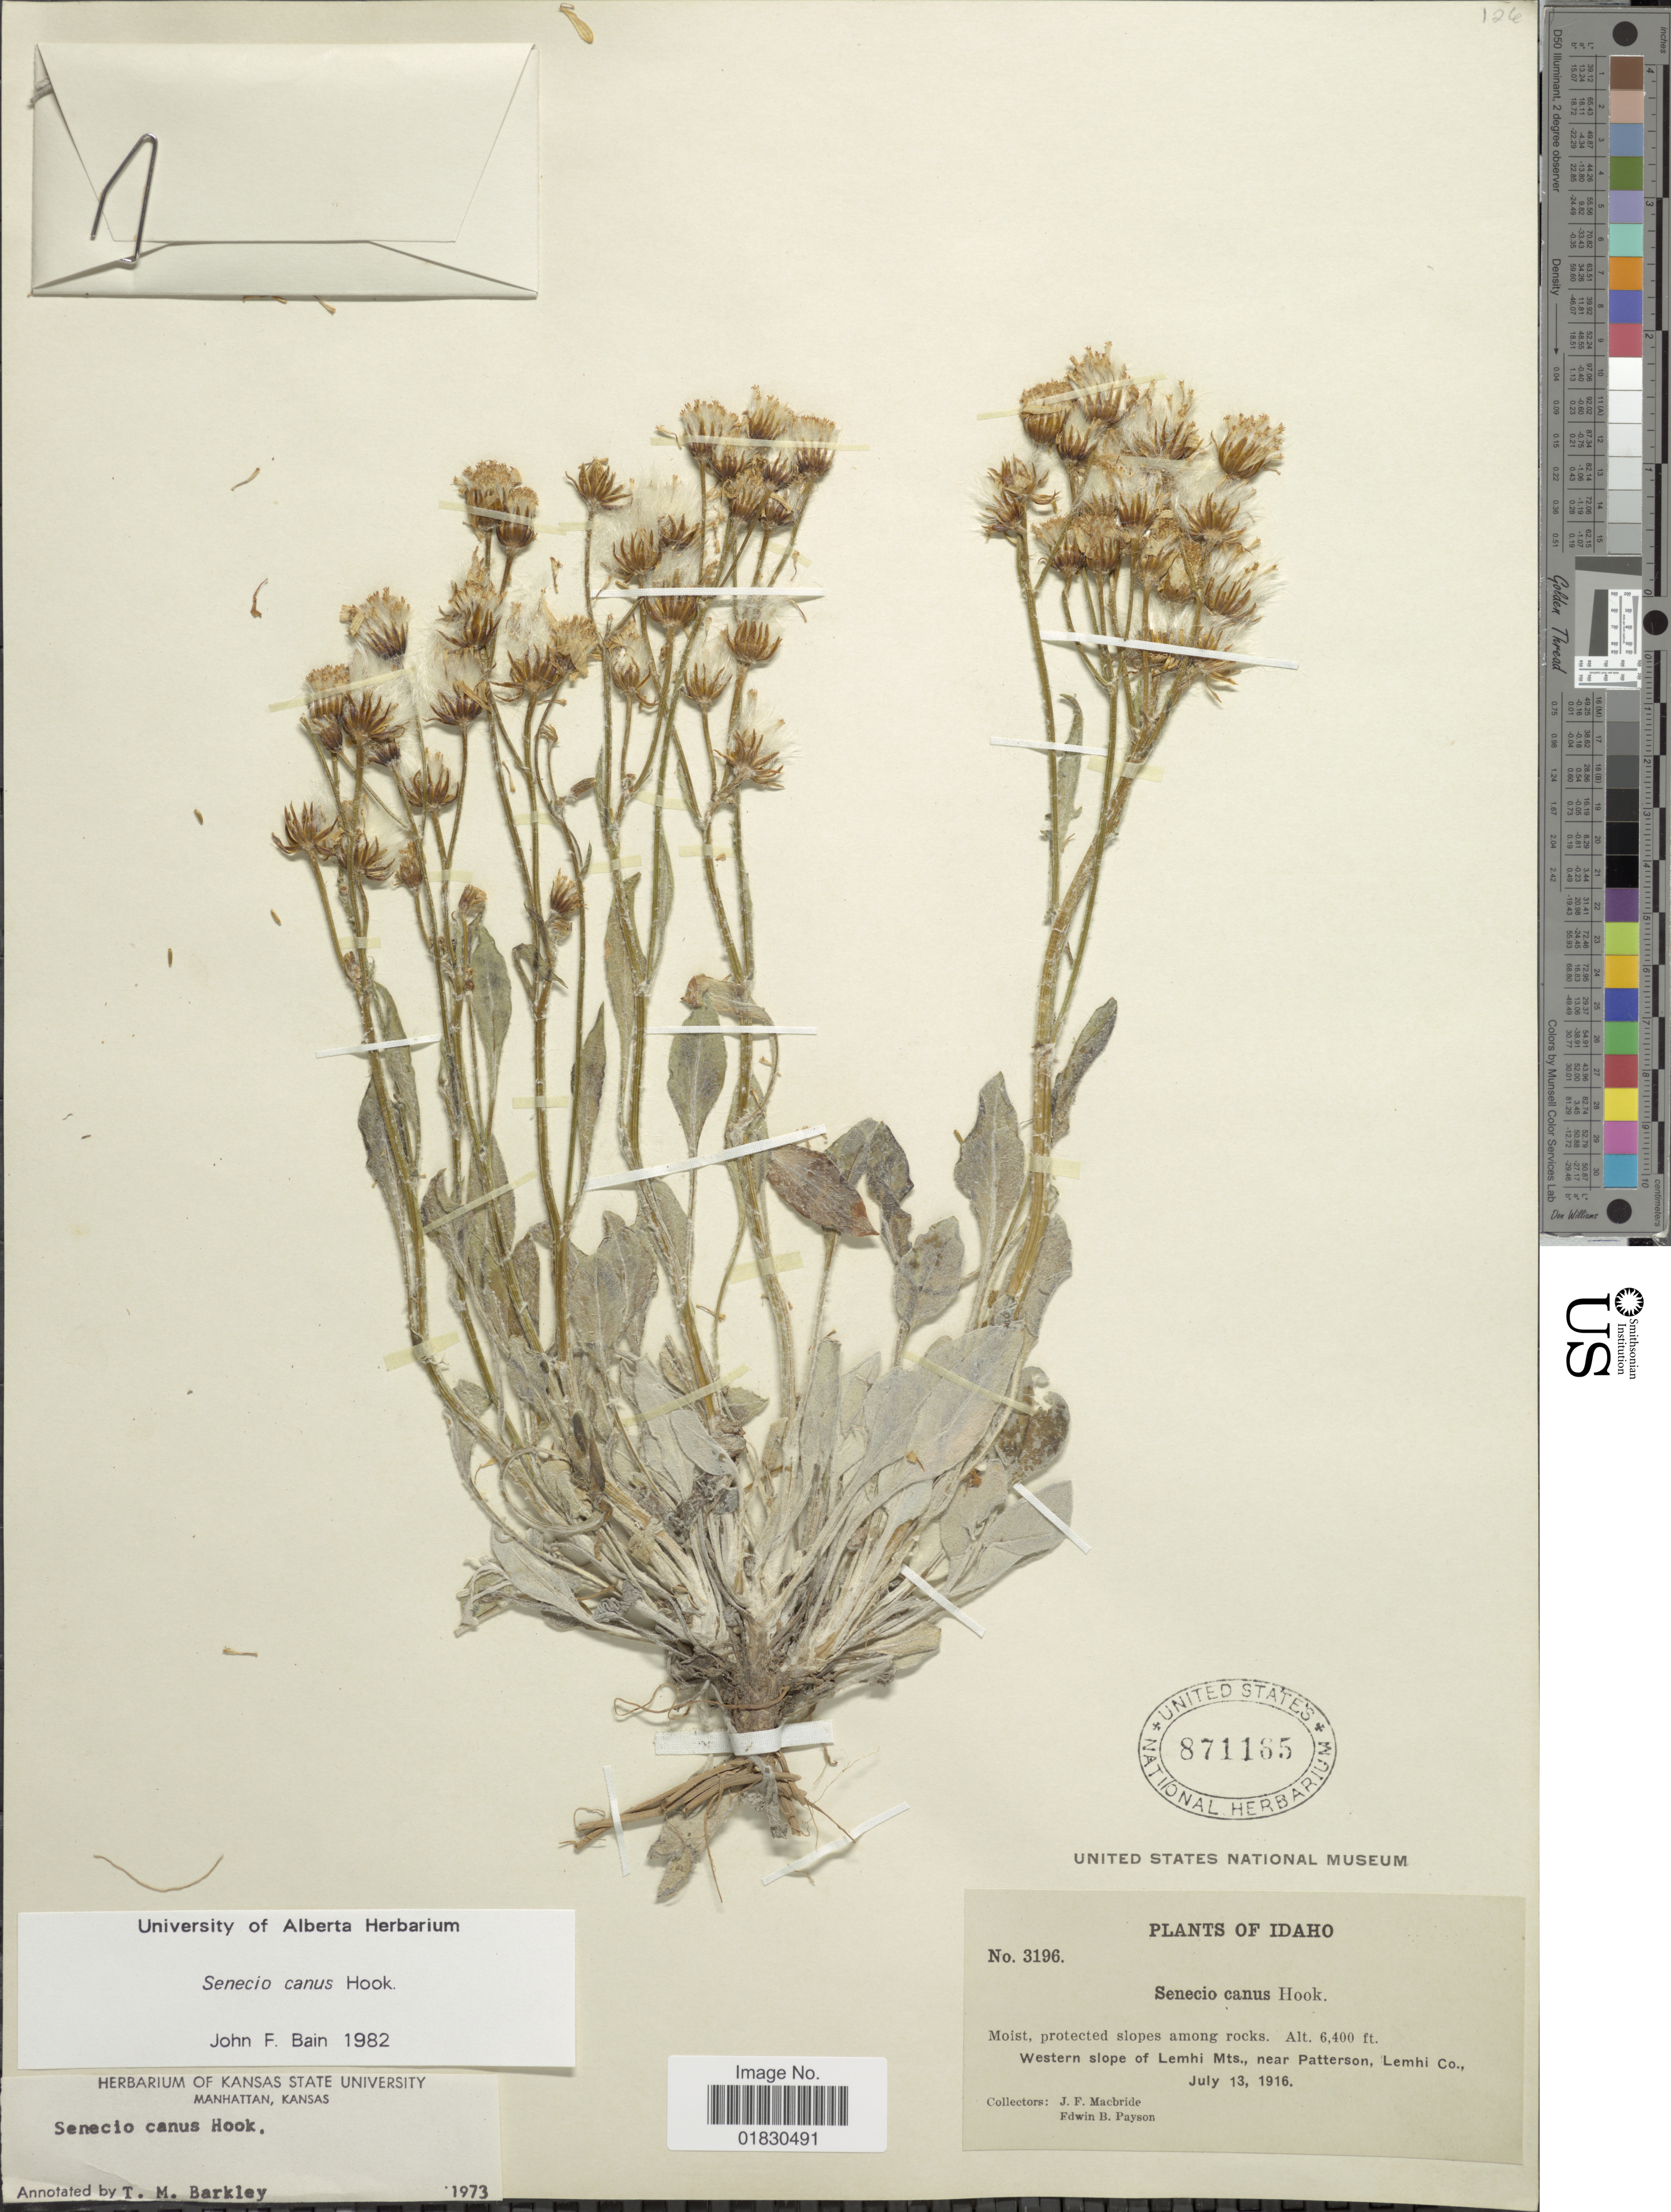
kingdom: Plantae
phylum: Tracheophyta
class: Magnoliopsida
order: Asterales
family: Asteraceae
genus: Packera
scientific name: Packera cana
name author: (Hook.) W.A. Weber & Á. Löve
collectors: J. F. Macbride & E. B. Payson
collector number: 3196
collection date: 1916-07-13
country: United States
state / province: Idaho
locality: Western slope of Lemhi Mts., near Patterson, Lemhi Co.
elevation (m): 1951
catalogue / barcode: US 871165